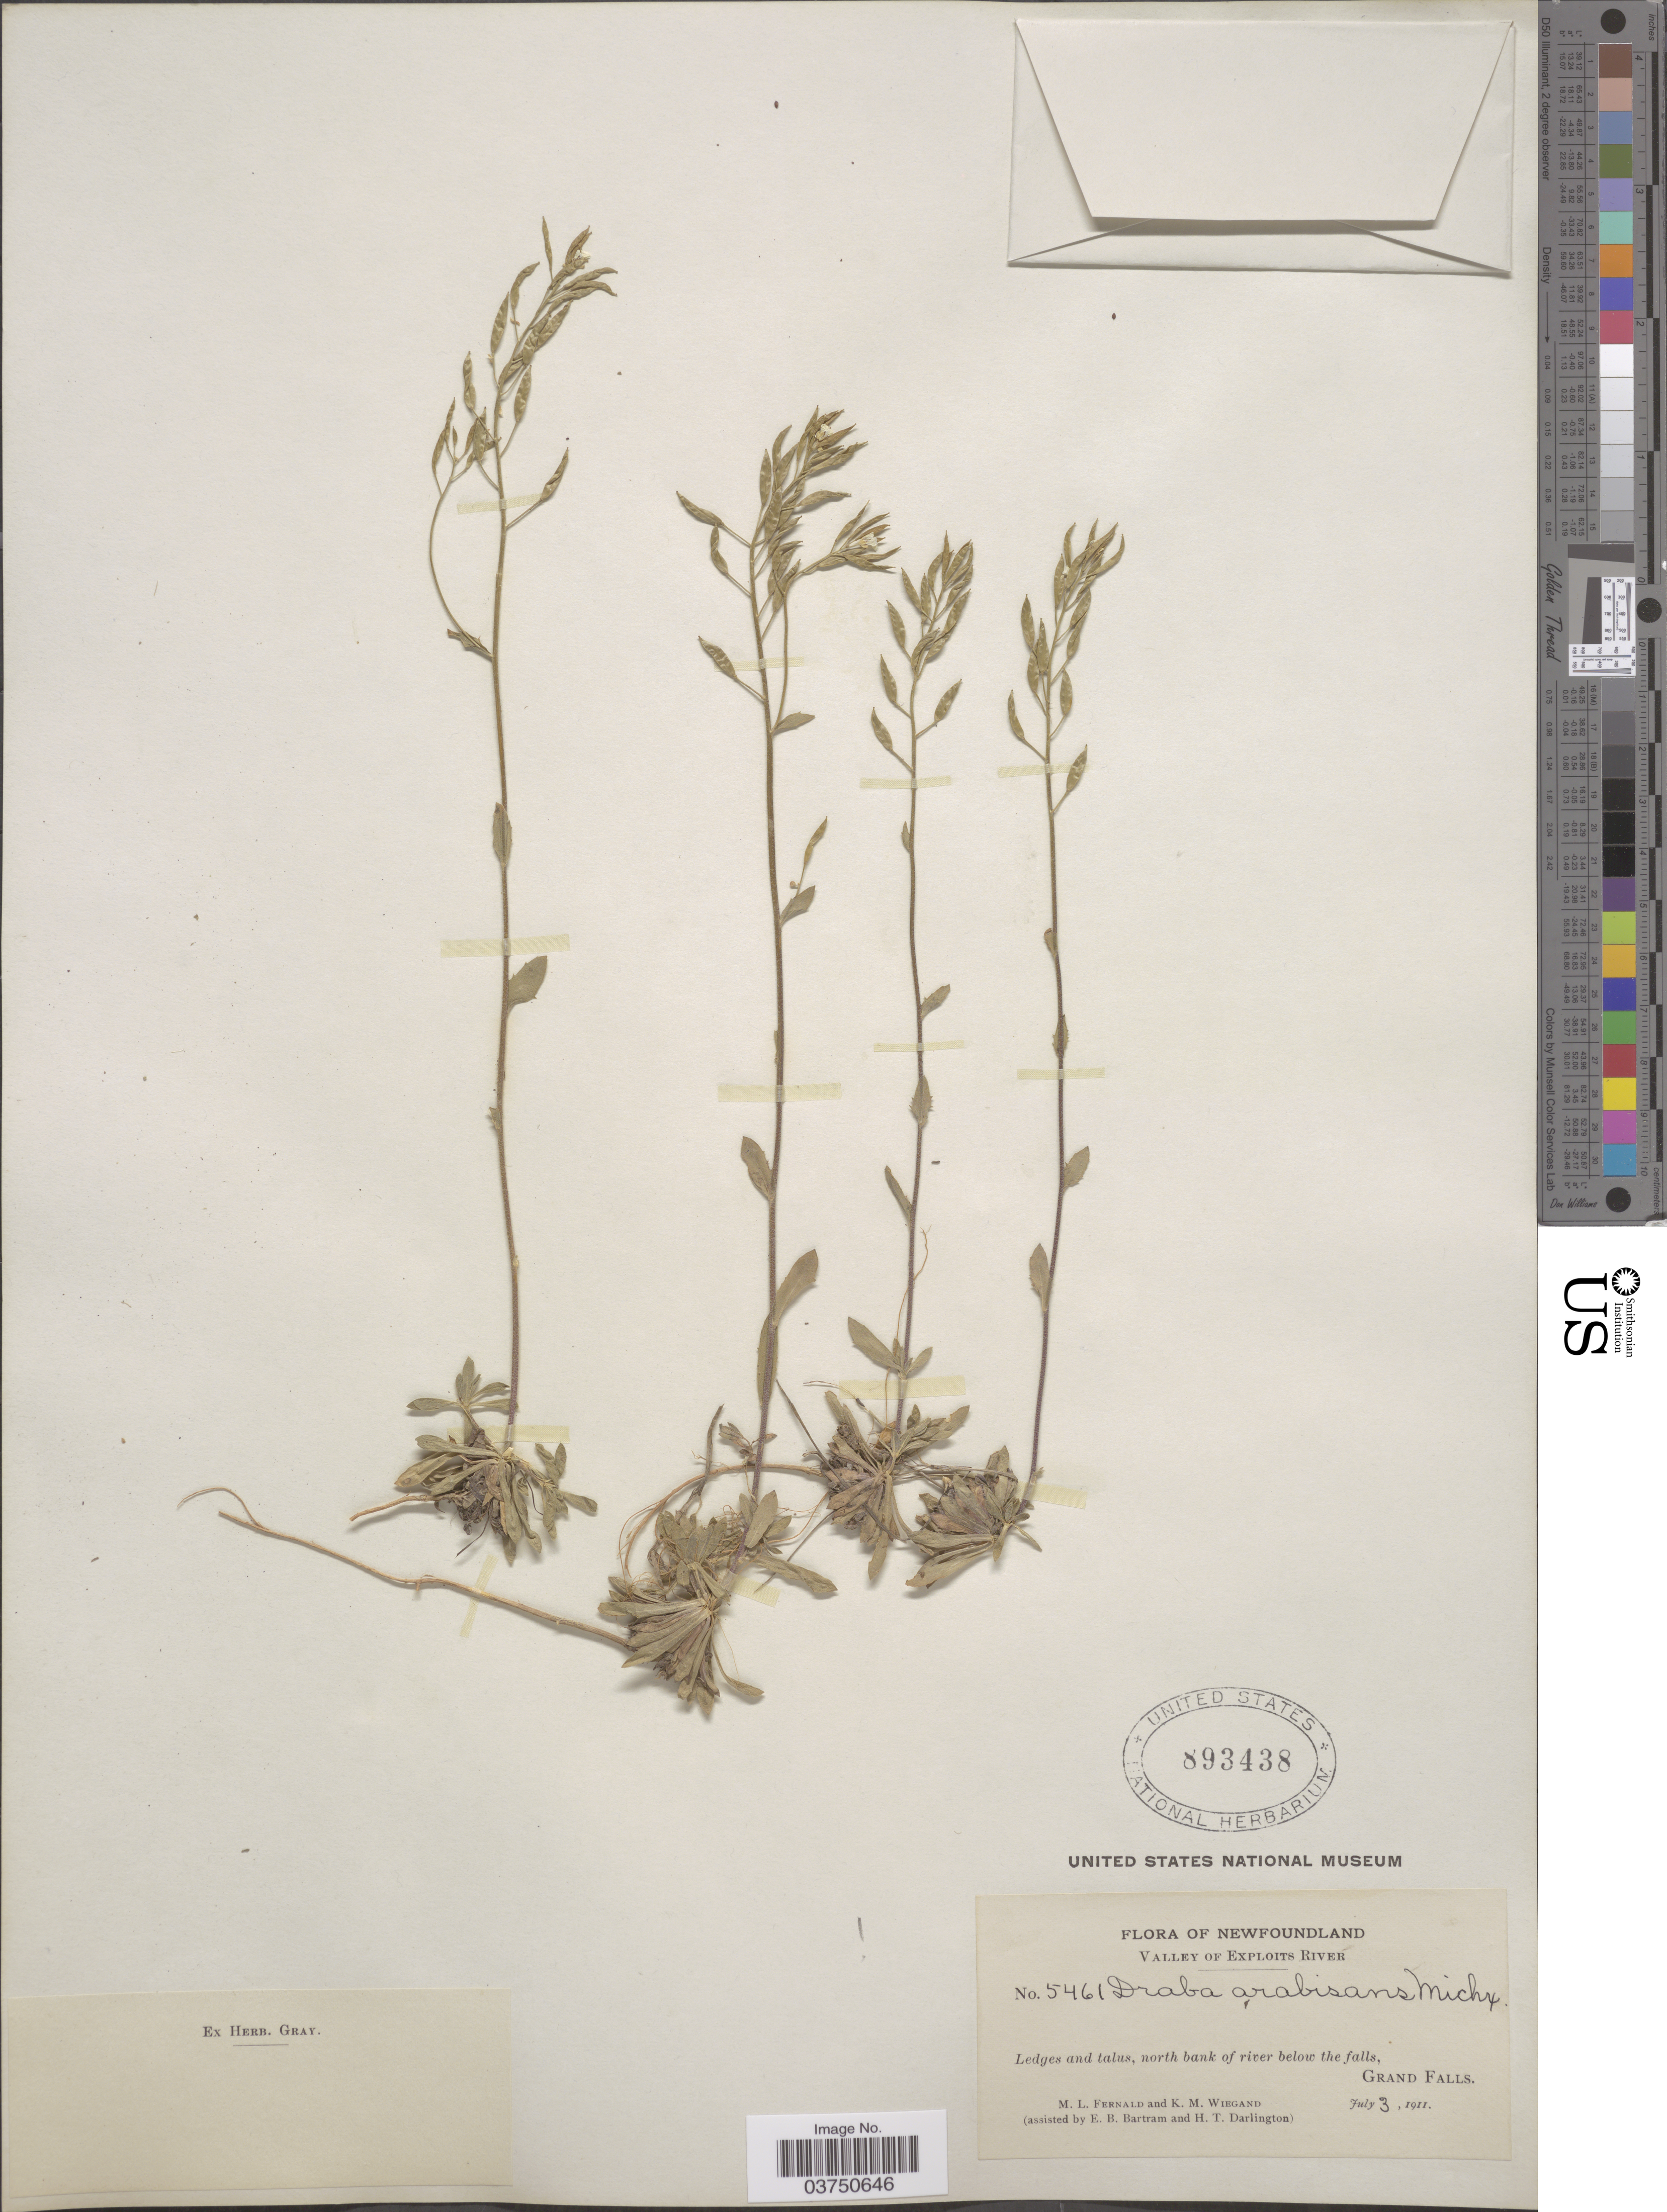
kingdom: Plantae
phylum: Tracheophyta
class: Magnoliopsida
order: Brassicales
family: Brassicaceae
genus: Draba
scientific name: Draba arabisans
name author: Michx.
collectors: M. L. Fernald, K. M. Wiegand, E. B. Bartram & H. Darlington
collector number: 5461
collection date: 1911-07-03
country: Canada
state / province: Newfoundland and Labrador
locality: Valley of Exploits River. Ledges and talus, north bank of river below the falls, Grand Falls.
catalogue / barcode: US 893438